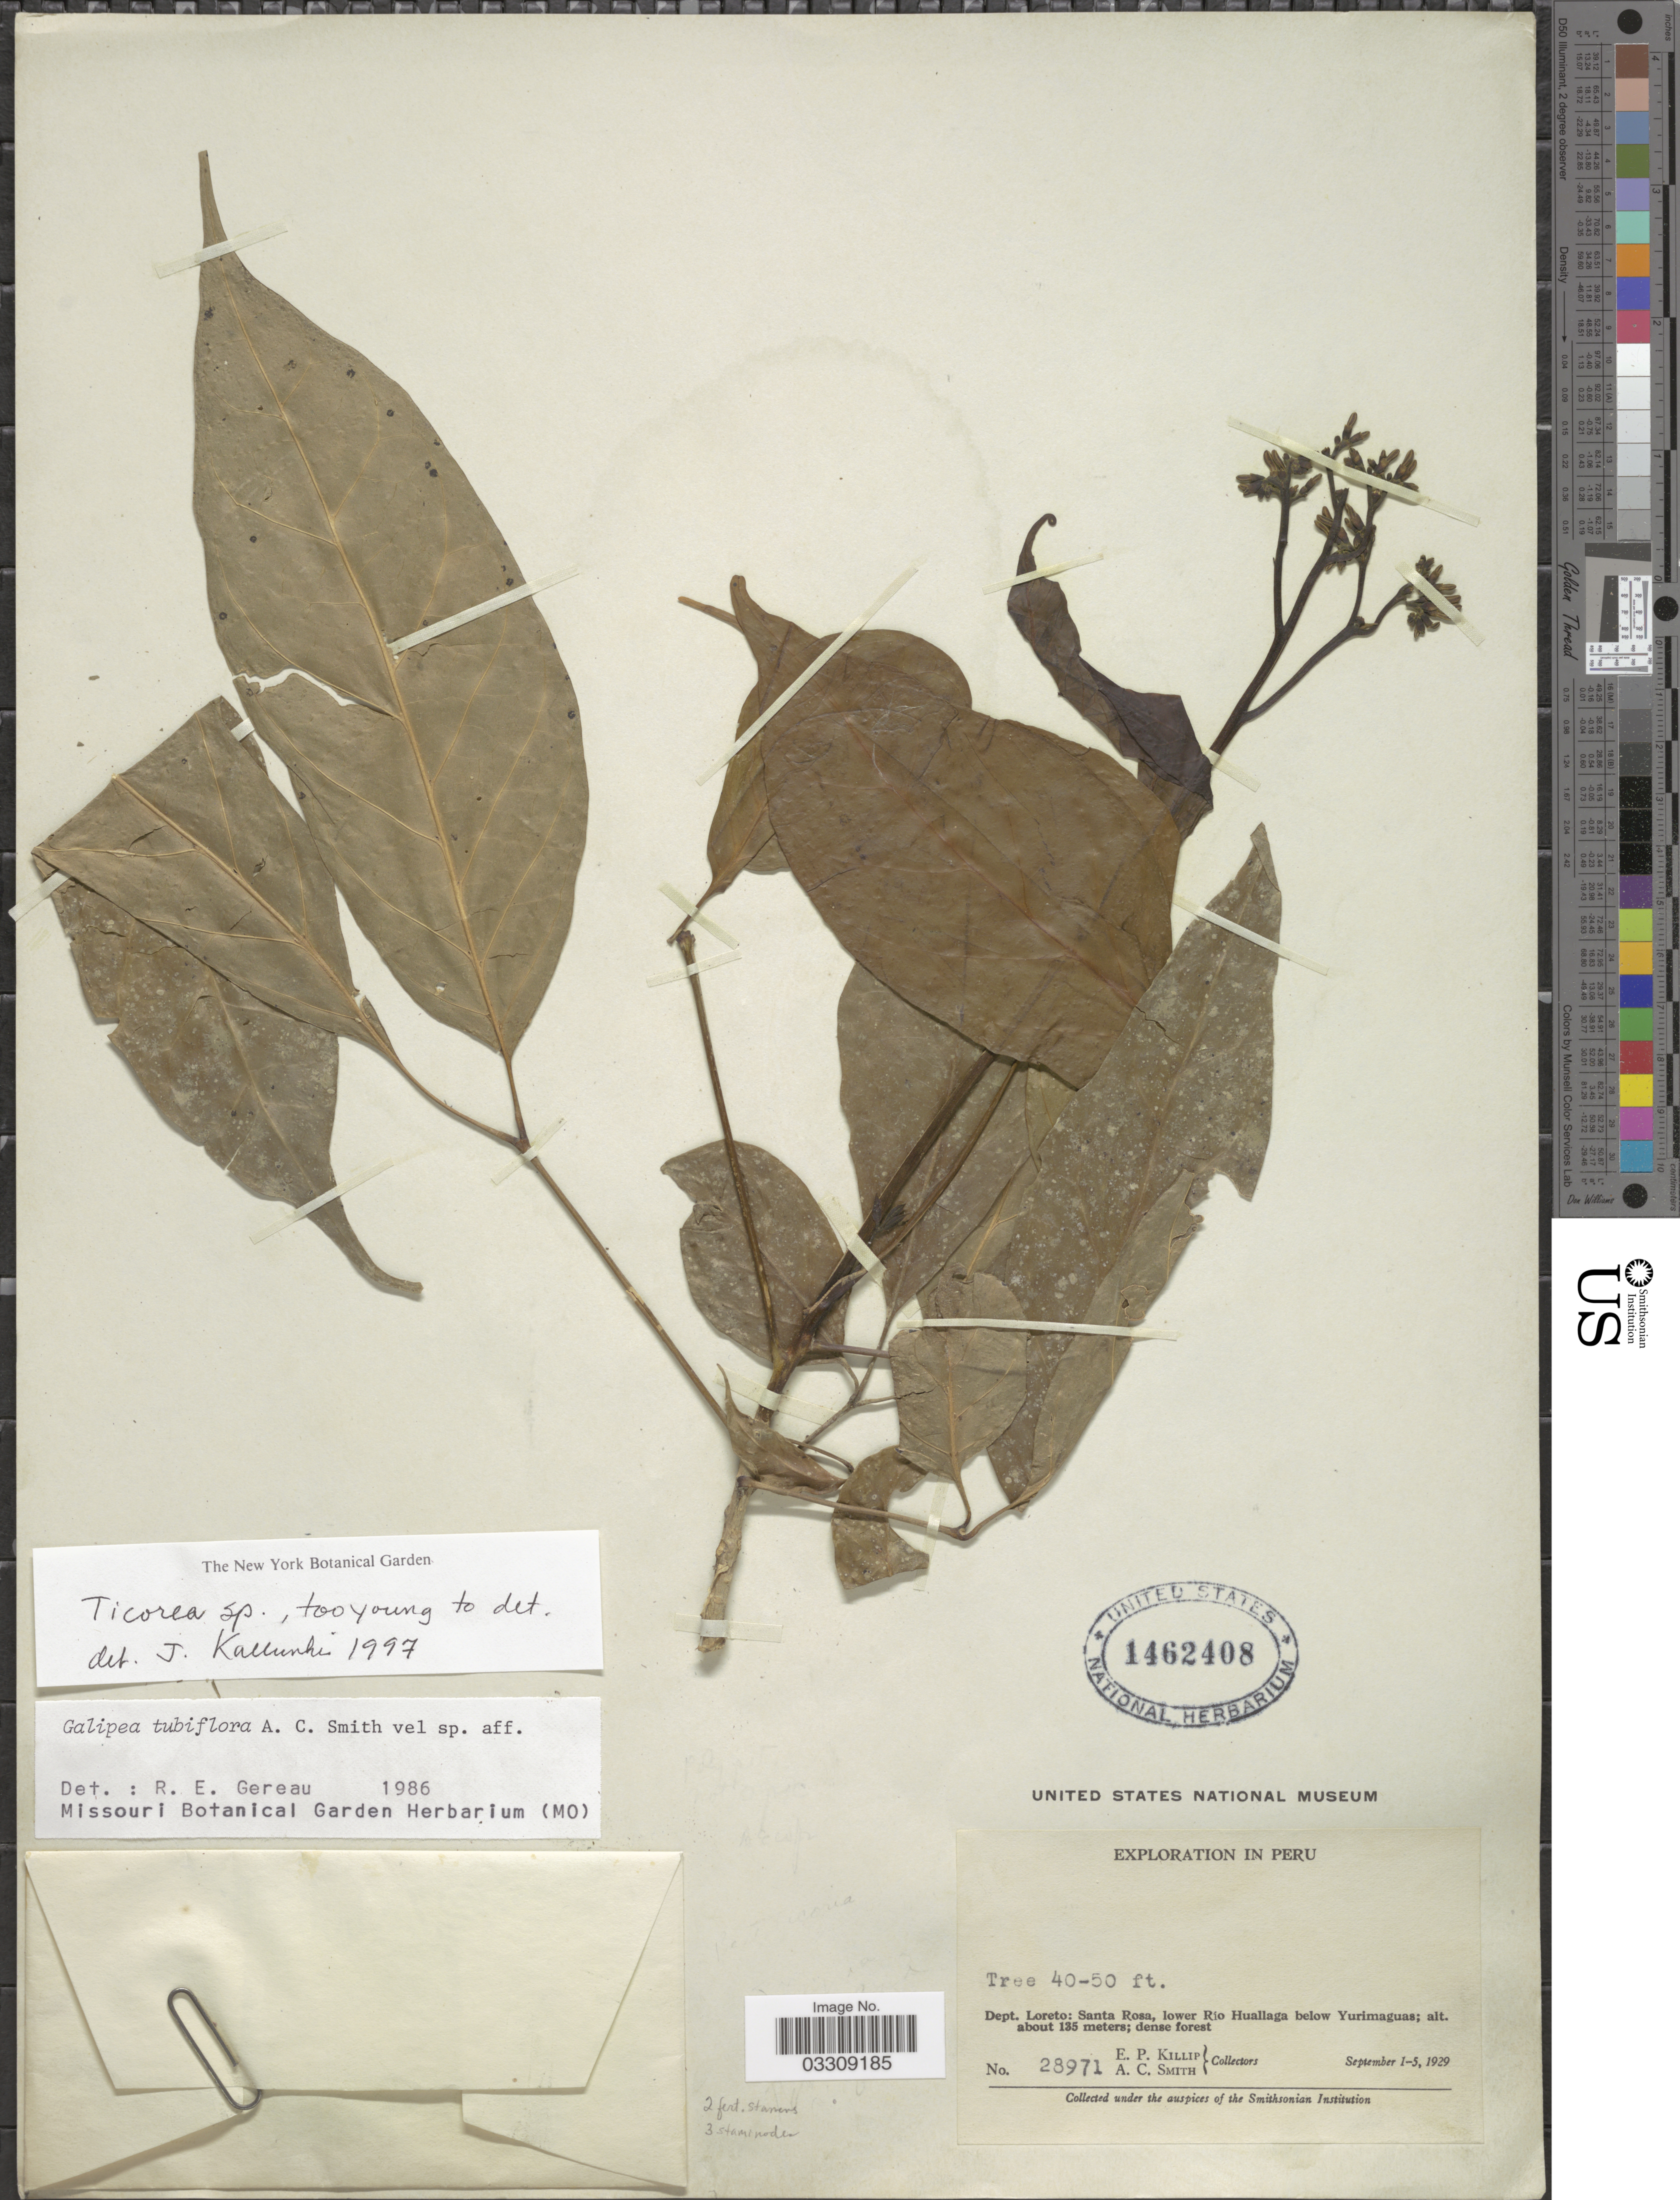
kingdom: Plantae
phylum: Tracheophyta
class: Magnoliopsida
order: Sapindales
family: Rutaceae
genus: Ticorea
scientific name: Ticorea tubiflora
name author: (A.C. Sm.) Gereau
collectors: E. P. Killip & A. C. Smith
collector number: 28971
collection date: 1929-09-01/1929-09-05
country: Peru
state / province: Loreto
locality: Dept. Loreto: Santa Rosa, lower Rio Huallaga below Yurimaguas.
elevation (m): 135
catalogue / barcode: US 1462408